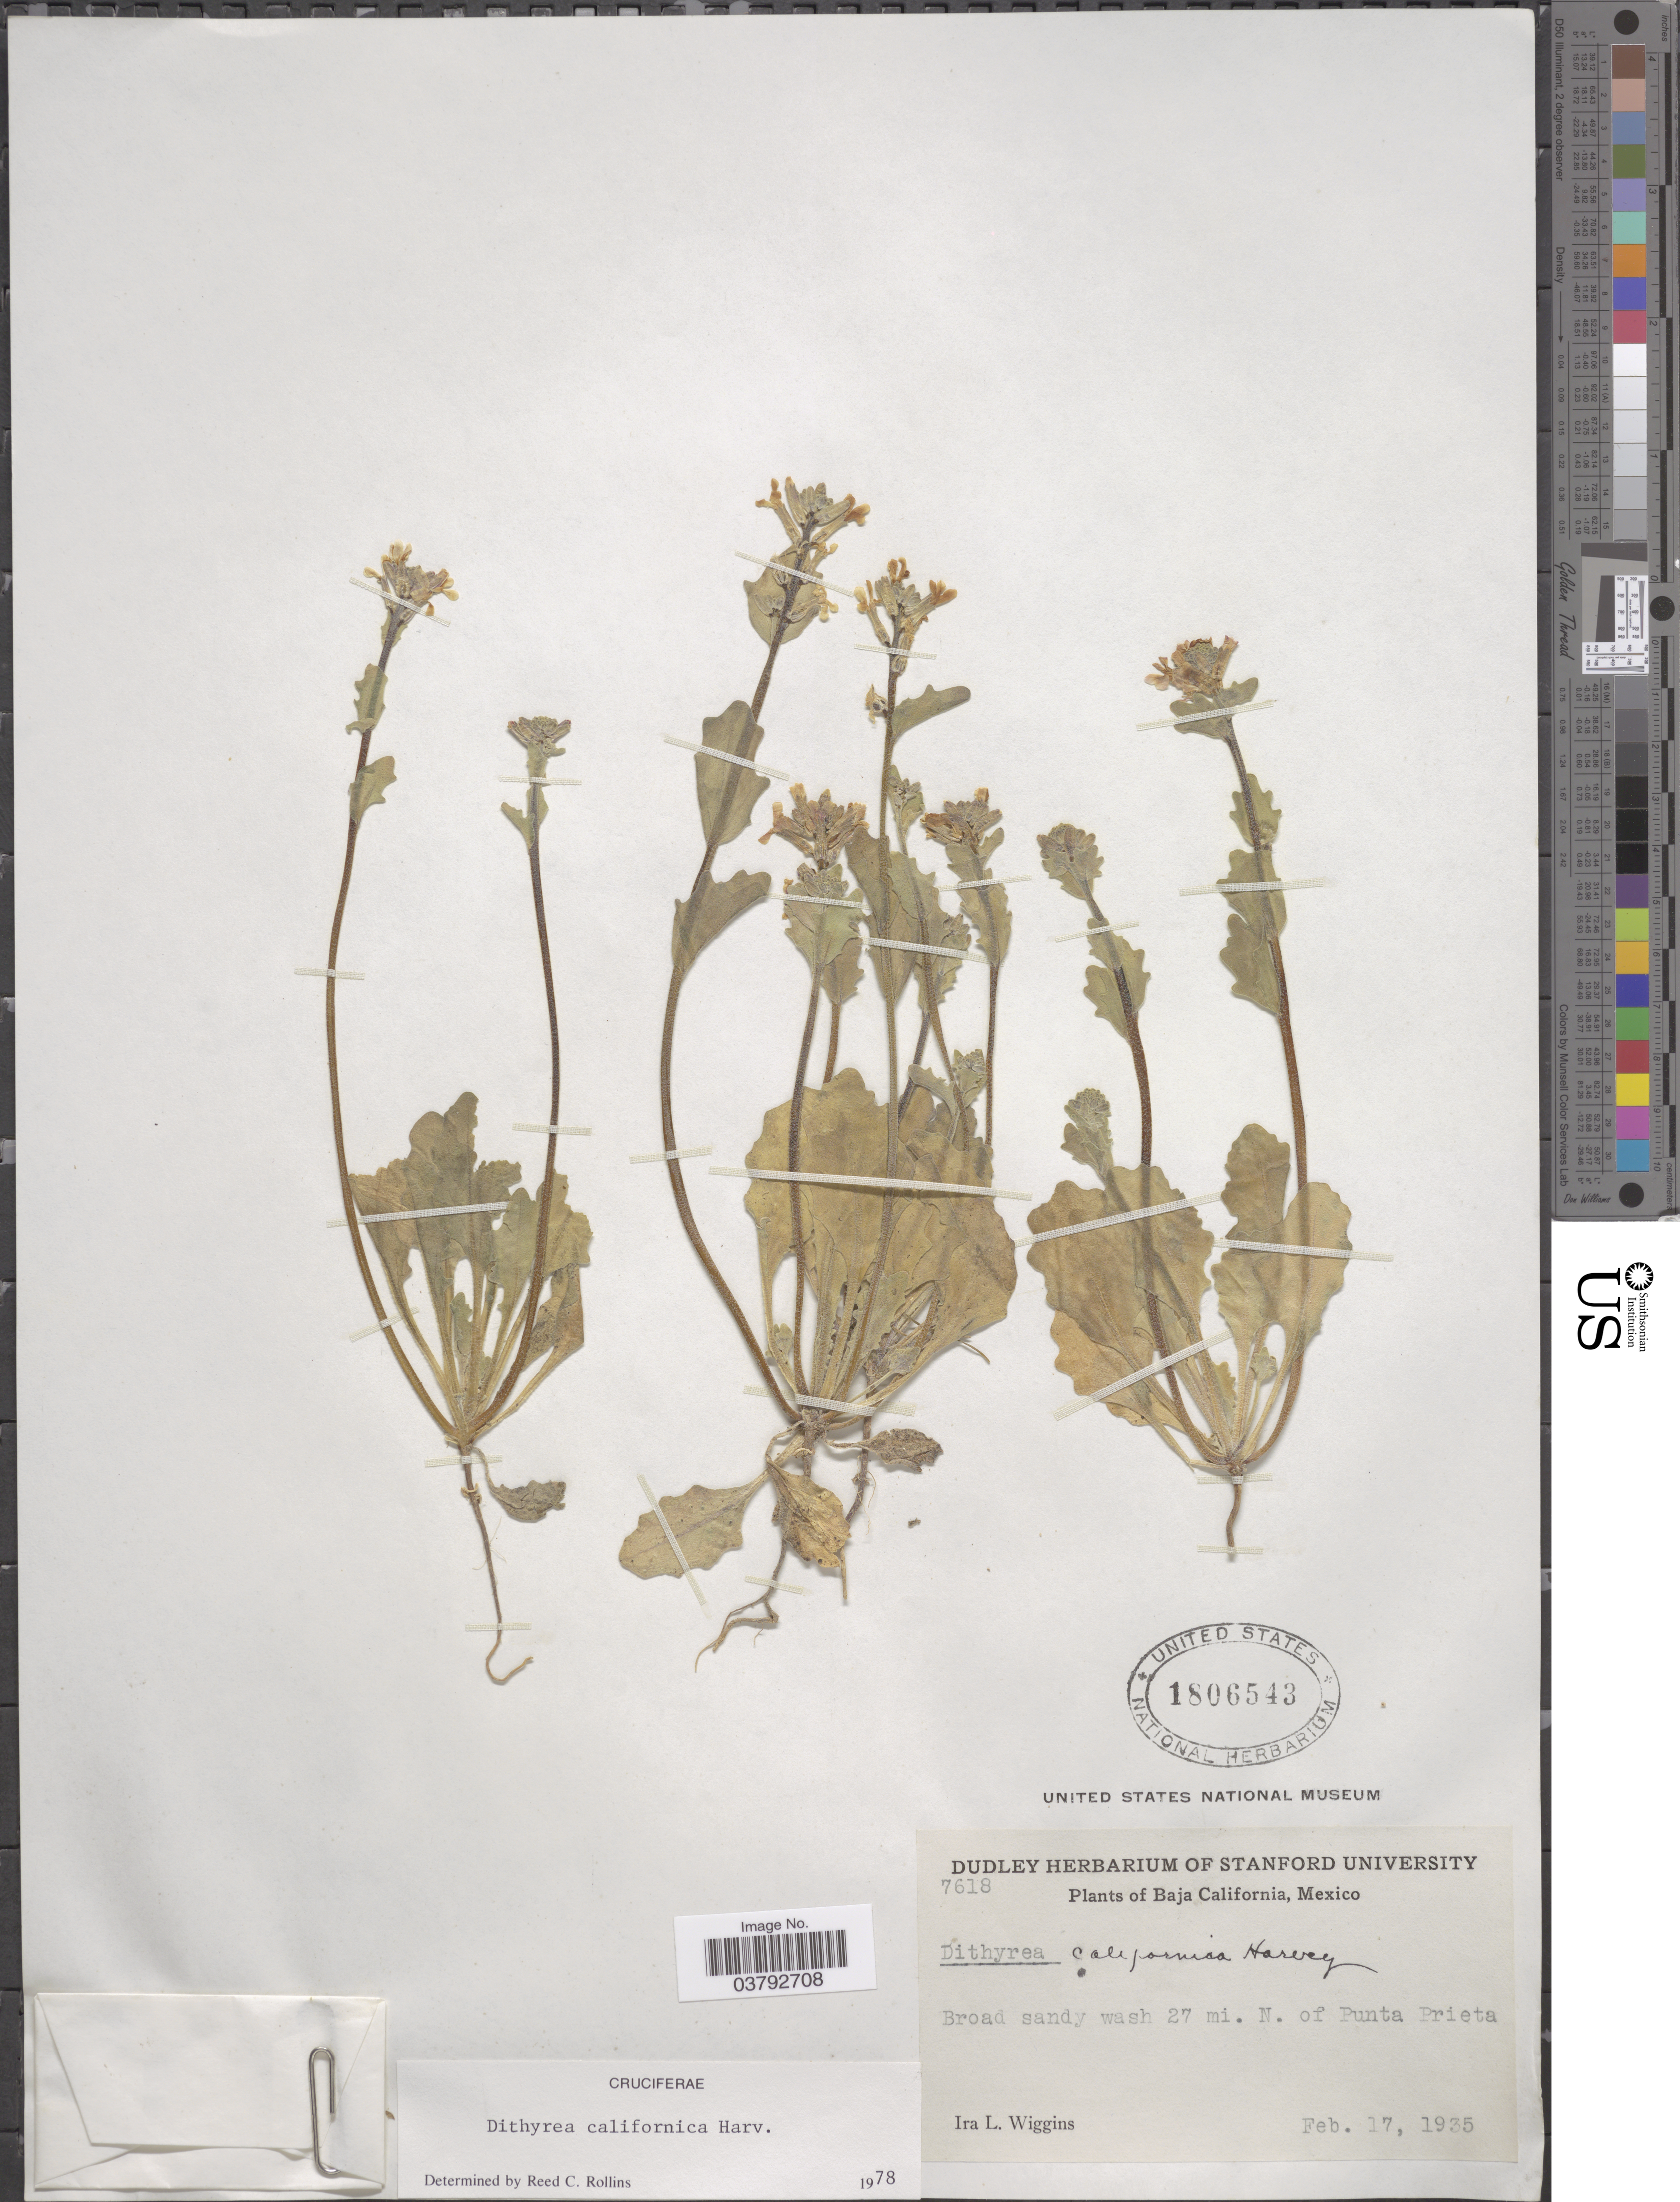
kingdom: Plantae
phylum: Tracheophyta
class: Magnoliopsida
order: Brassicales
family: Brassicaceae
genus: Dithyrea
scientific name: Dithyrea californica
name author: Harv.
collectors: I. L. Wiggins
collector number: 7618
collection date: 1935-02-17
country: Mexico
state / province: Baja California Norte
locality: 27 mi. N. of Punta Prieta.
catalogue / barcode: US 1806543